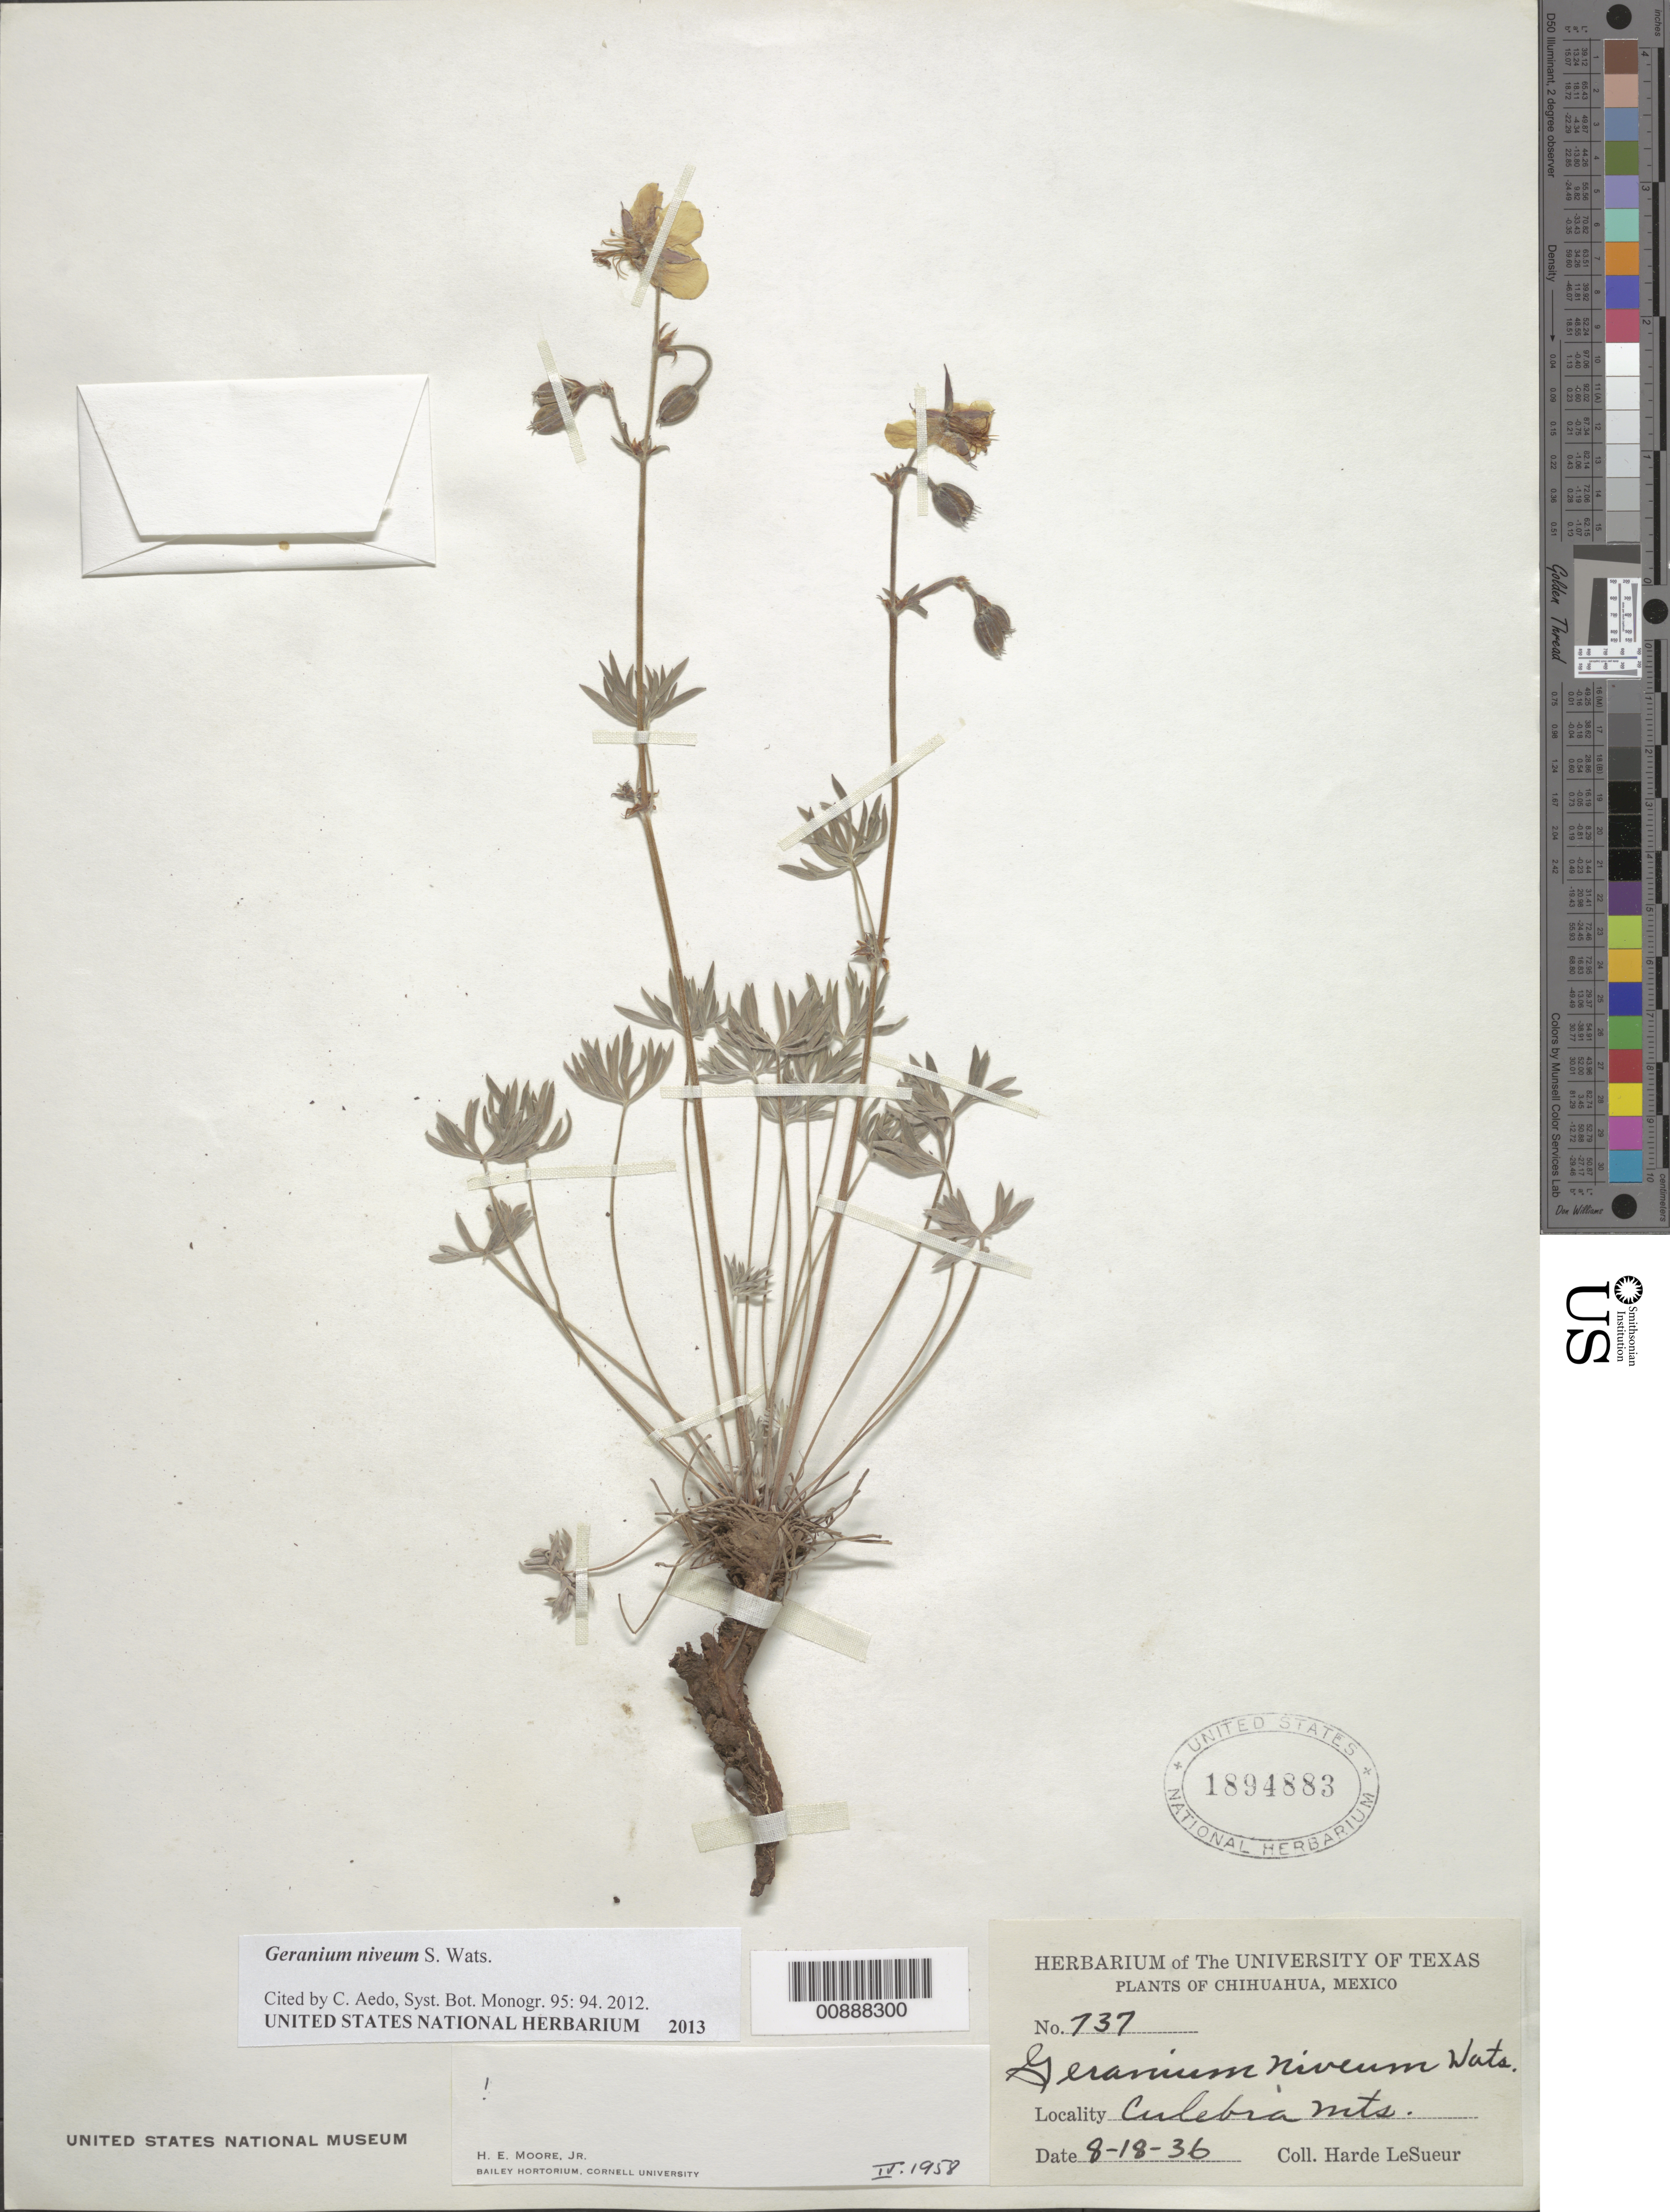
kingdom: Plantae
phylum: Tracheophyta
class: Magnoliopsida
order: Geraniales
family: Geraniaceae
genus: Geranium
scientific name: Geranium niveum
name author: S. Watson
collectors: D. H. LeSueur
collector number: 737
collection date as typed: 18 Aug 1936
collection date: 1936-08-18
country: Mexico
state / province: Chihuahua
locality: Culebra Mts., Chihuahua.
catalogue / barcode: US 1894883